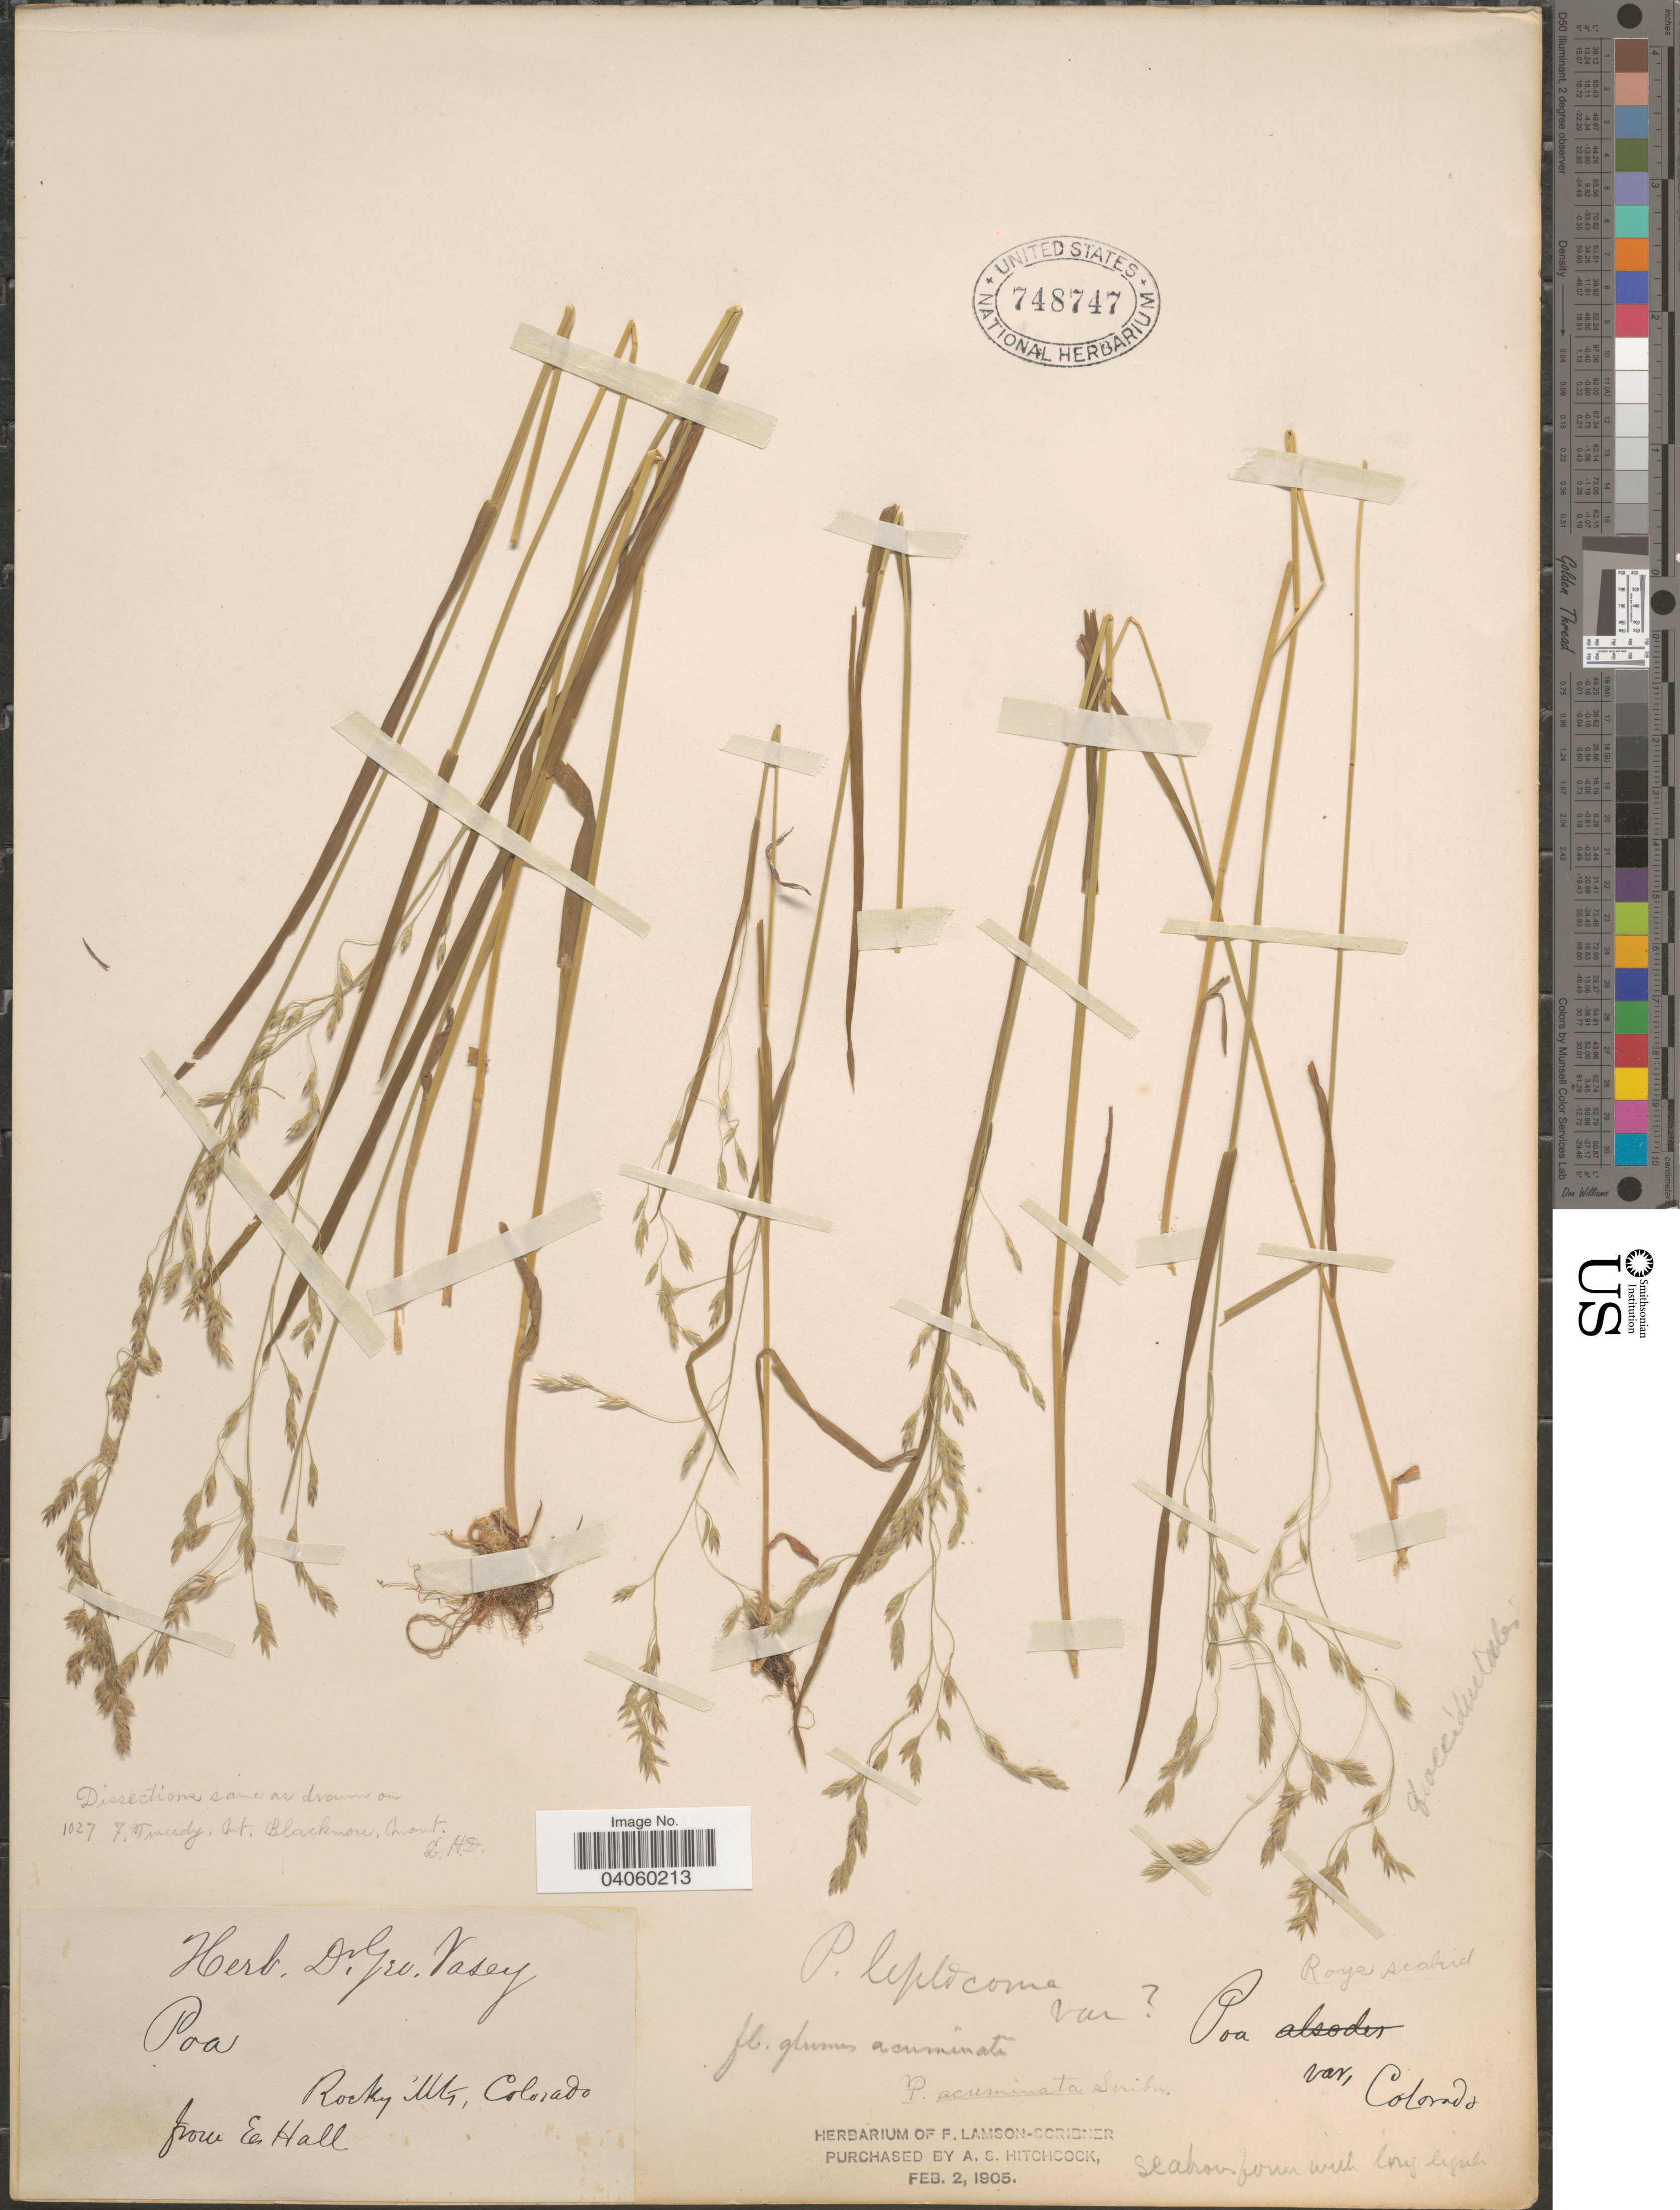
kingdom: Plantae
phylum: Tracheophyta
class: Liliopsida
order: Poales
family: Poaceae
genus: Poa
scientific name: Poa leptocoma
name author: Trin.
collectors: ex Herb. Dr. Geo Vasey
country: United States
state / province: Colorado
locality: Rocky Mts.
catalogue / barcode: US 748747